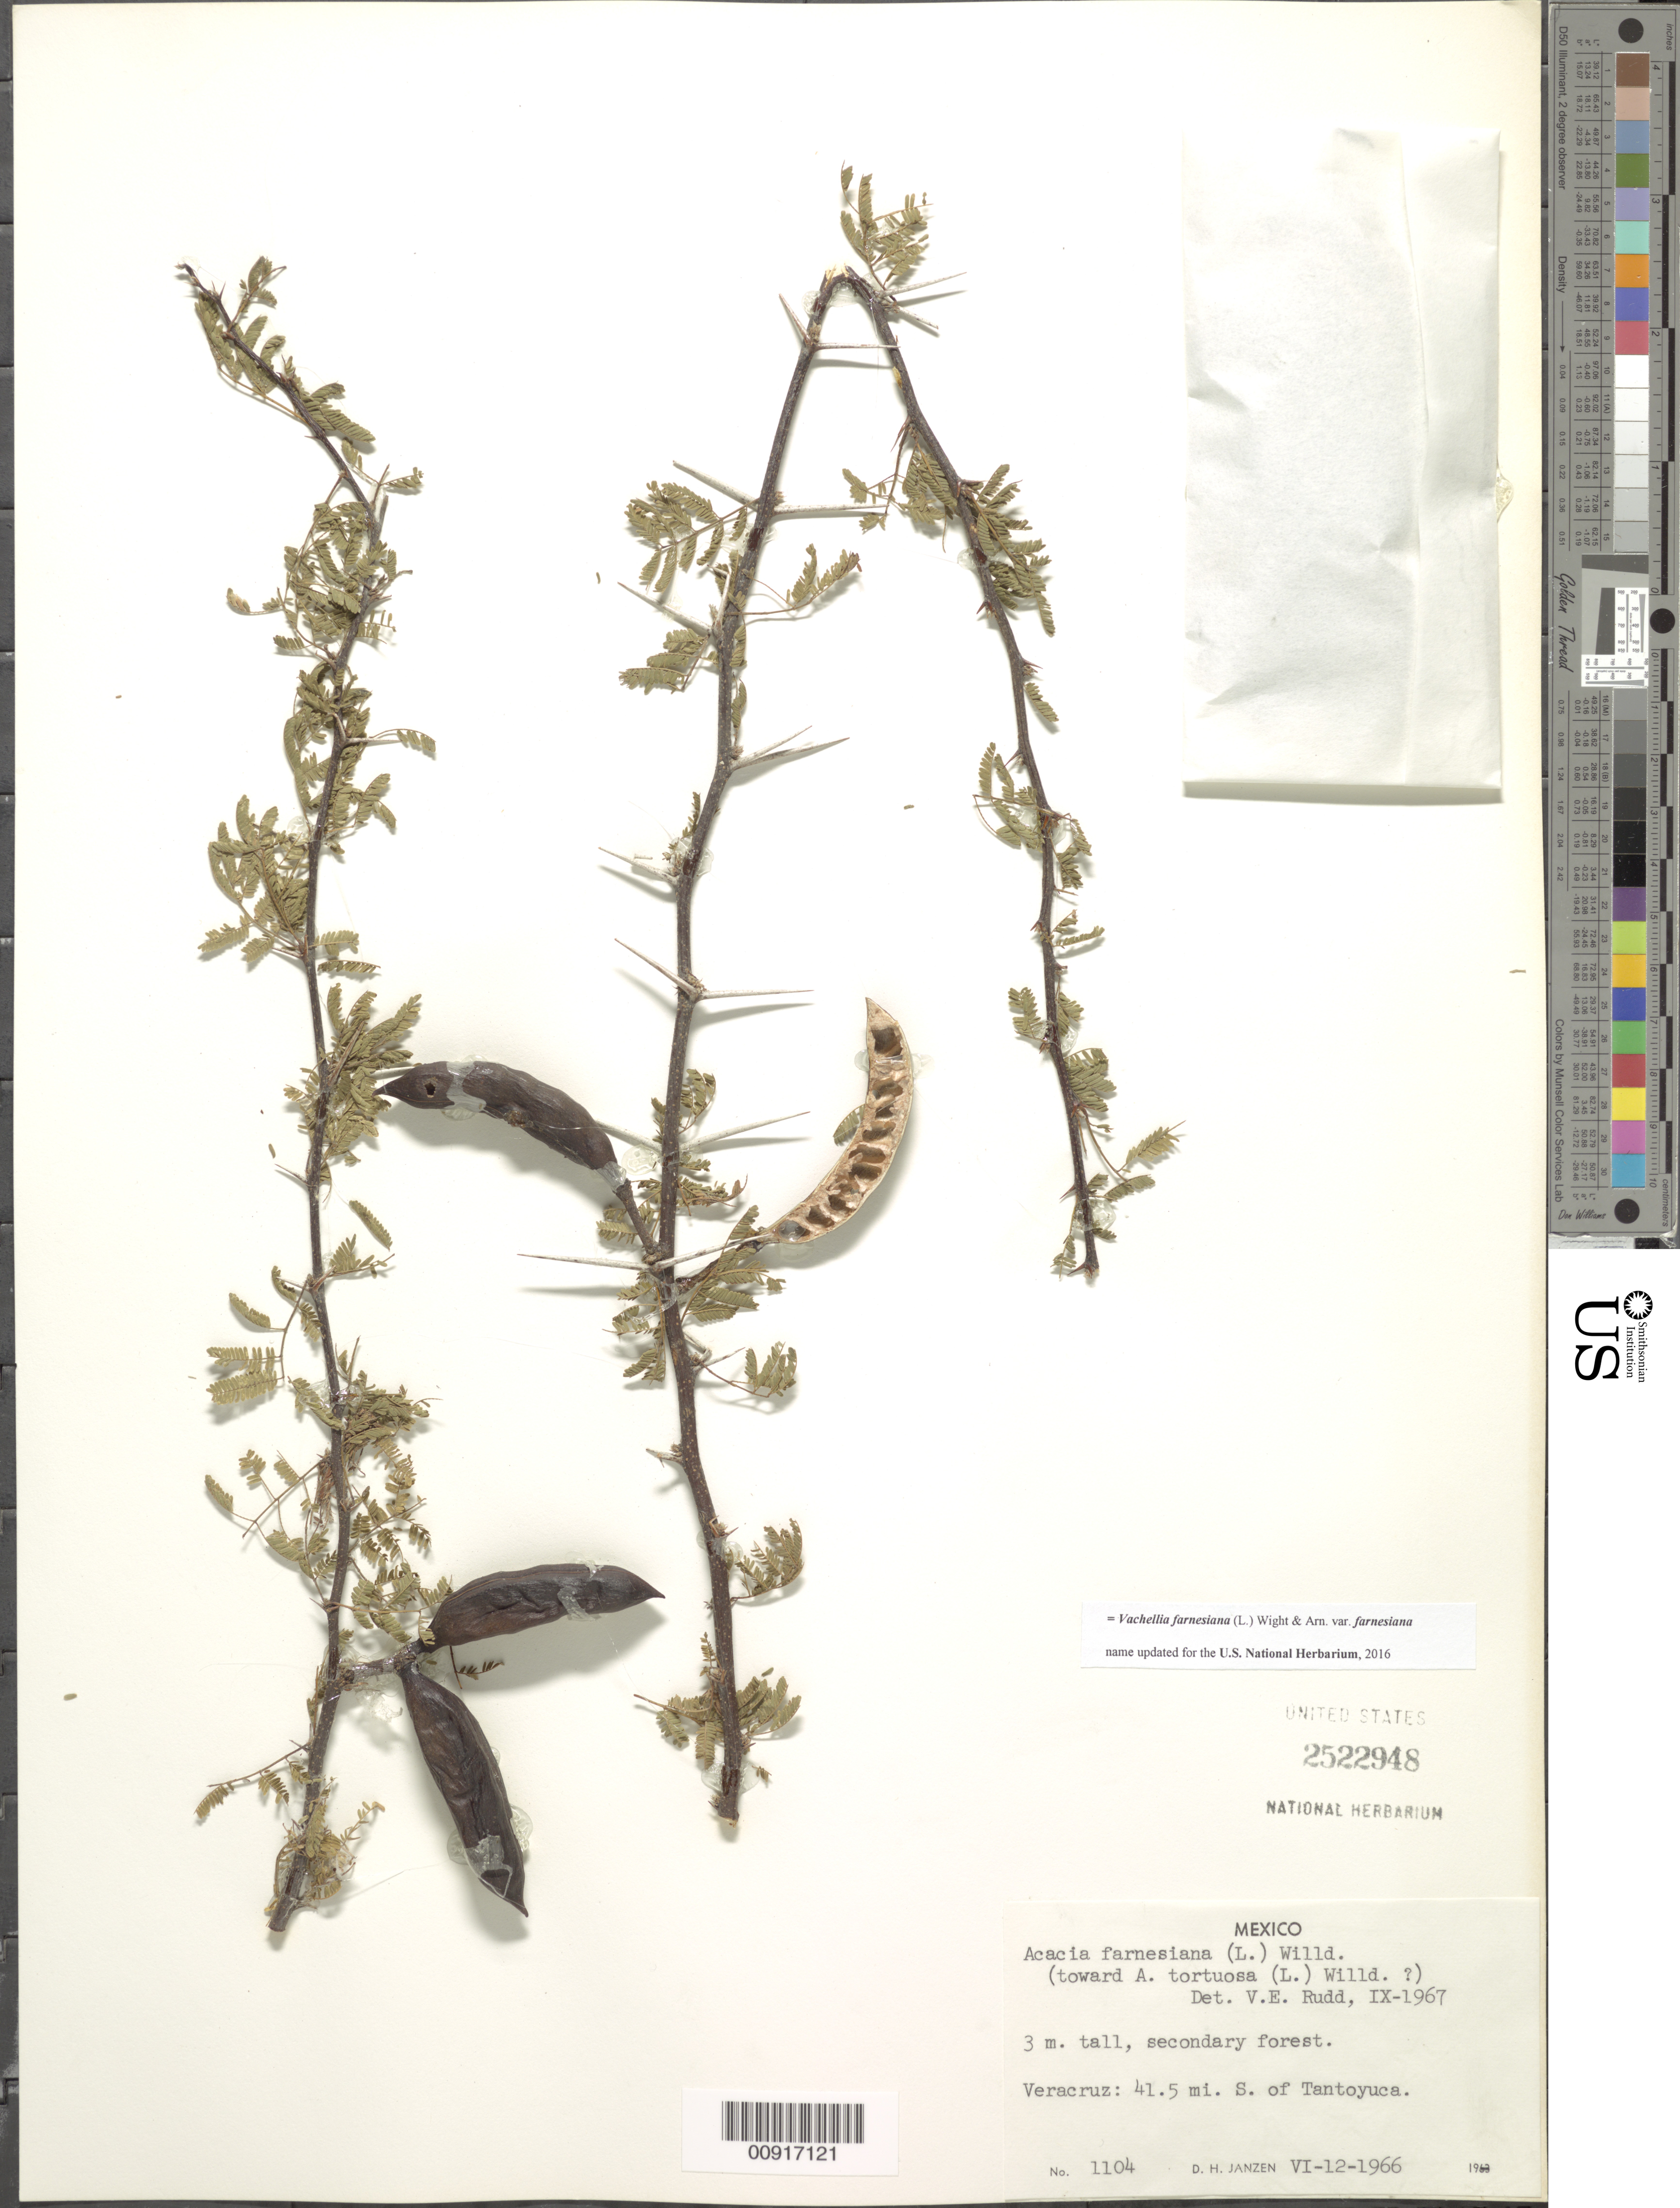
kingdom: Plantae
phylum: Tracheophyta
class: Magnoliopsida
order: Fabales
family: Fabaceae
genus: Vachellia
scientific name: Vachellia farnesiana var. farnesiana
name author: (L.) Wight & Arn.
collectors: D. Janzen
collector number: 1104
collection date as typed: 12 Jun 1966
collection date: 1966-06-12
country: Mexico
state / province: Veracruz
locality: Veracruz: 41.5 mi. S of Tantoyuca.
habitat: Secondary forest.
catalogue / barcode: US 2522948